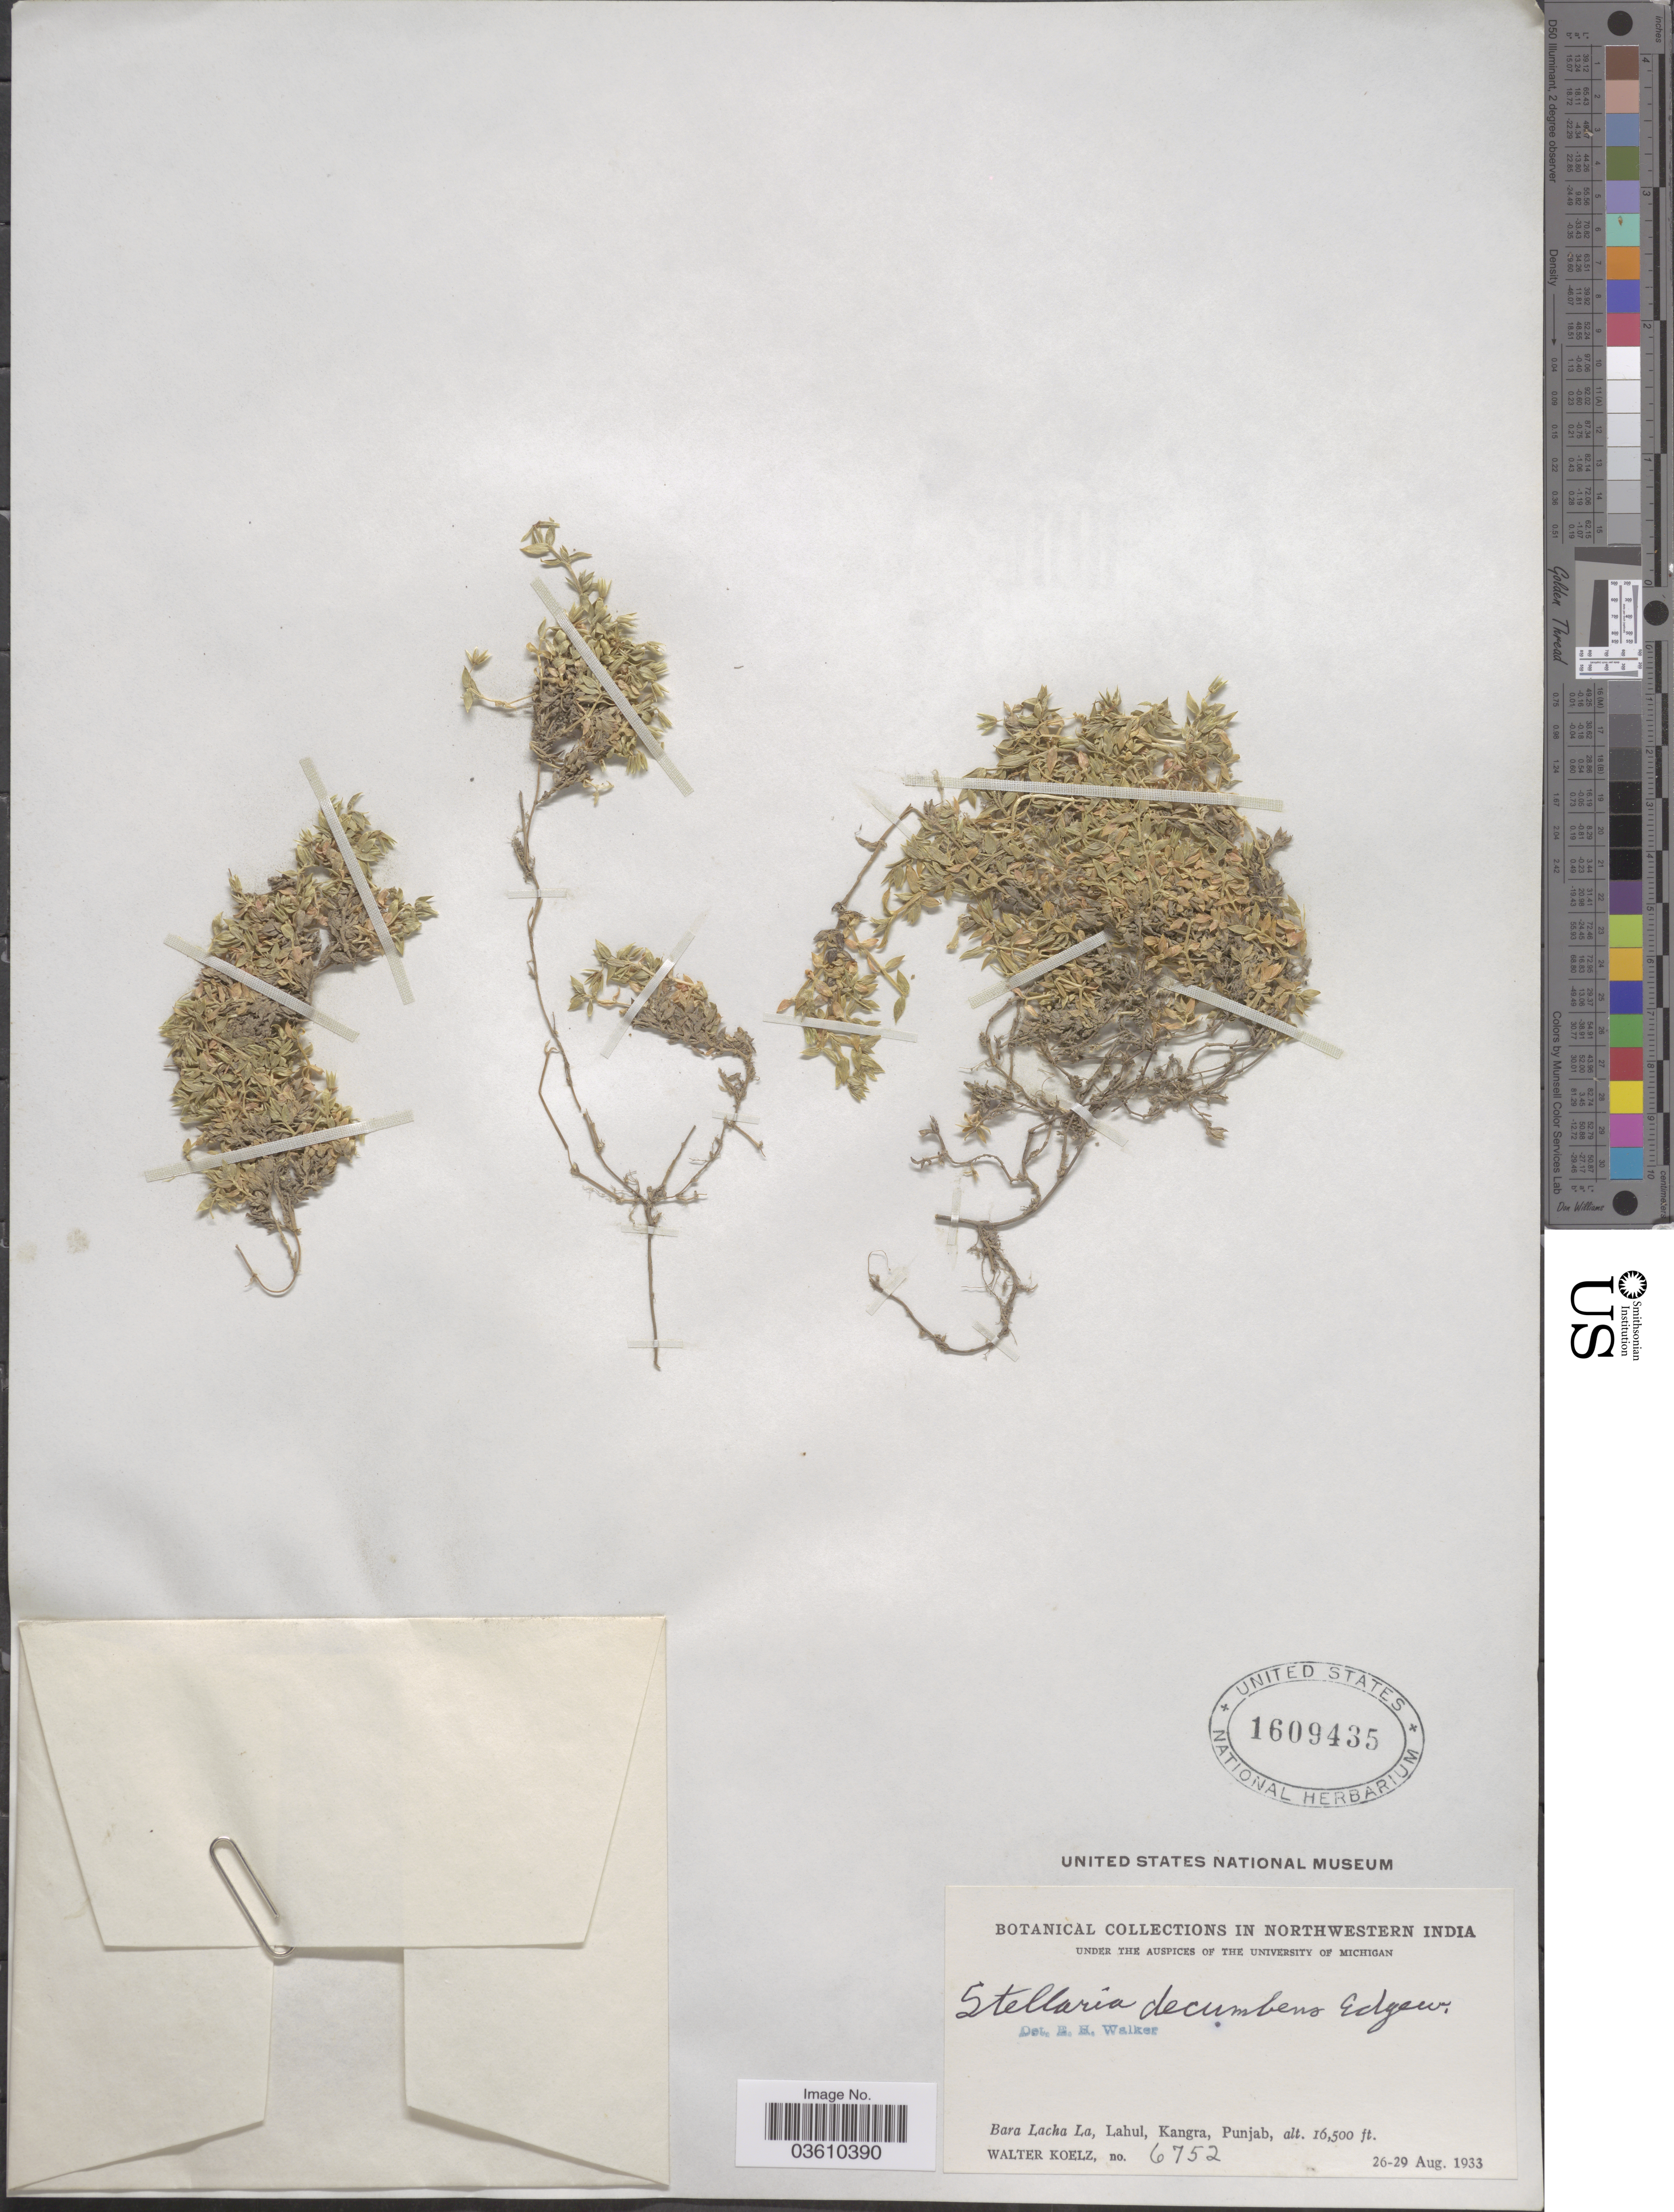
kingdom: Plantae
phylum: Tracheophyta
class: Magnoliopsida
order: Caryophyllales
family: Caryophyllaceae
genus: Stellaria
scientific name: Stellaria decumbens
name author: Edgew.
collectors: W. N. Koelz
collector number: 6752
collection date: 1933-08-26/1933-08-29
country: India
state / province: Punjab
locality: Northwestern India. Bara Lacha La, Lahul, Kangra.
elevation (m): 5029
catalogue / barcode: US 1609435